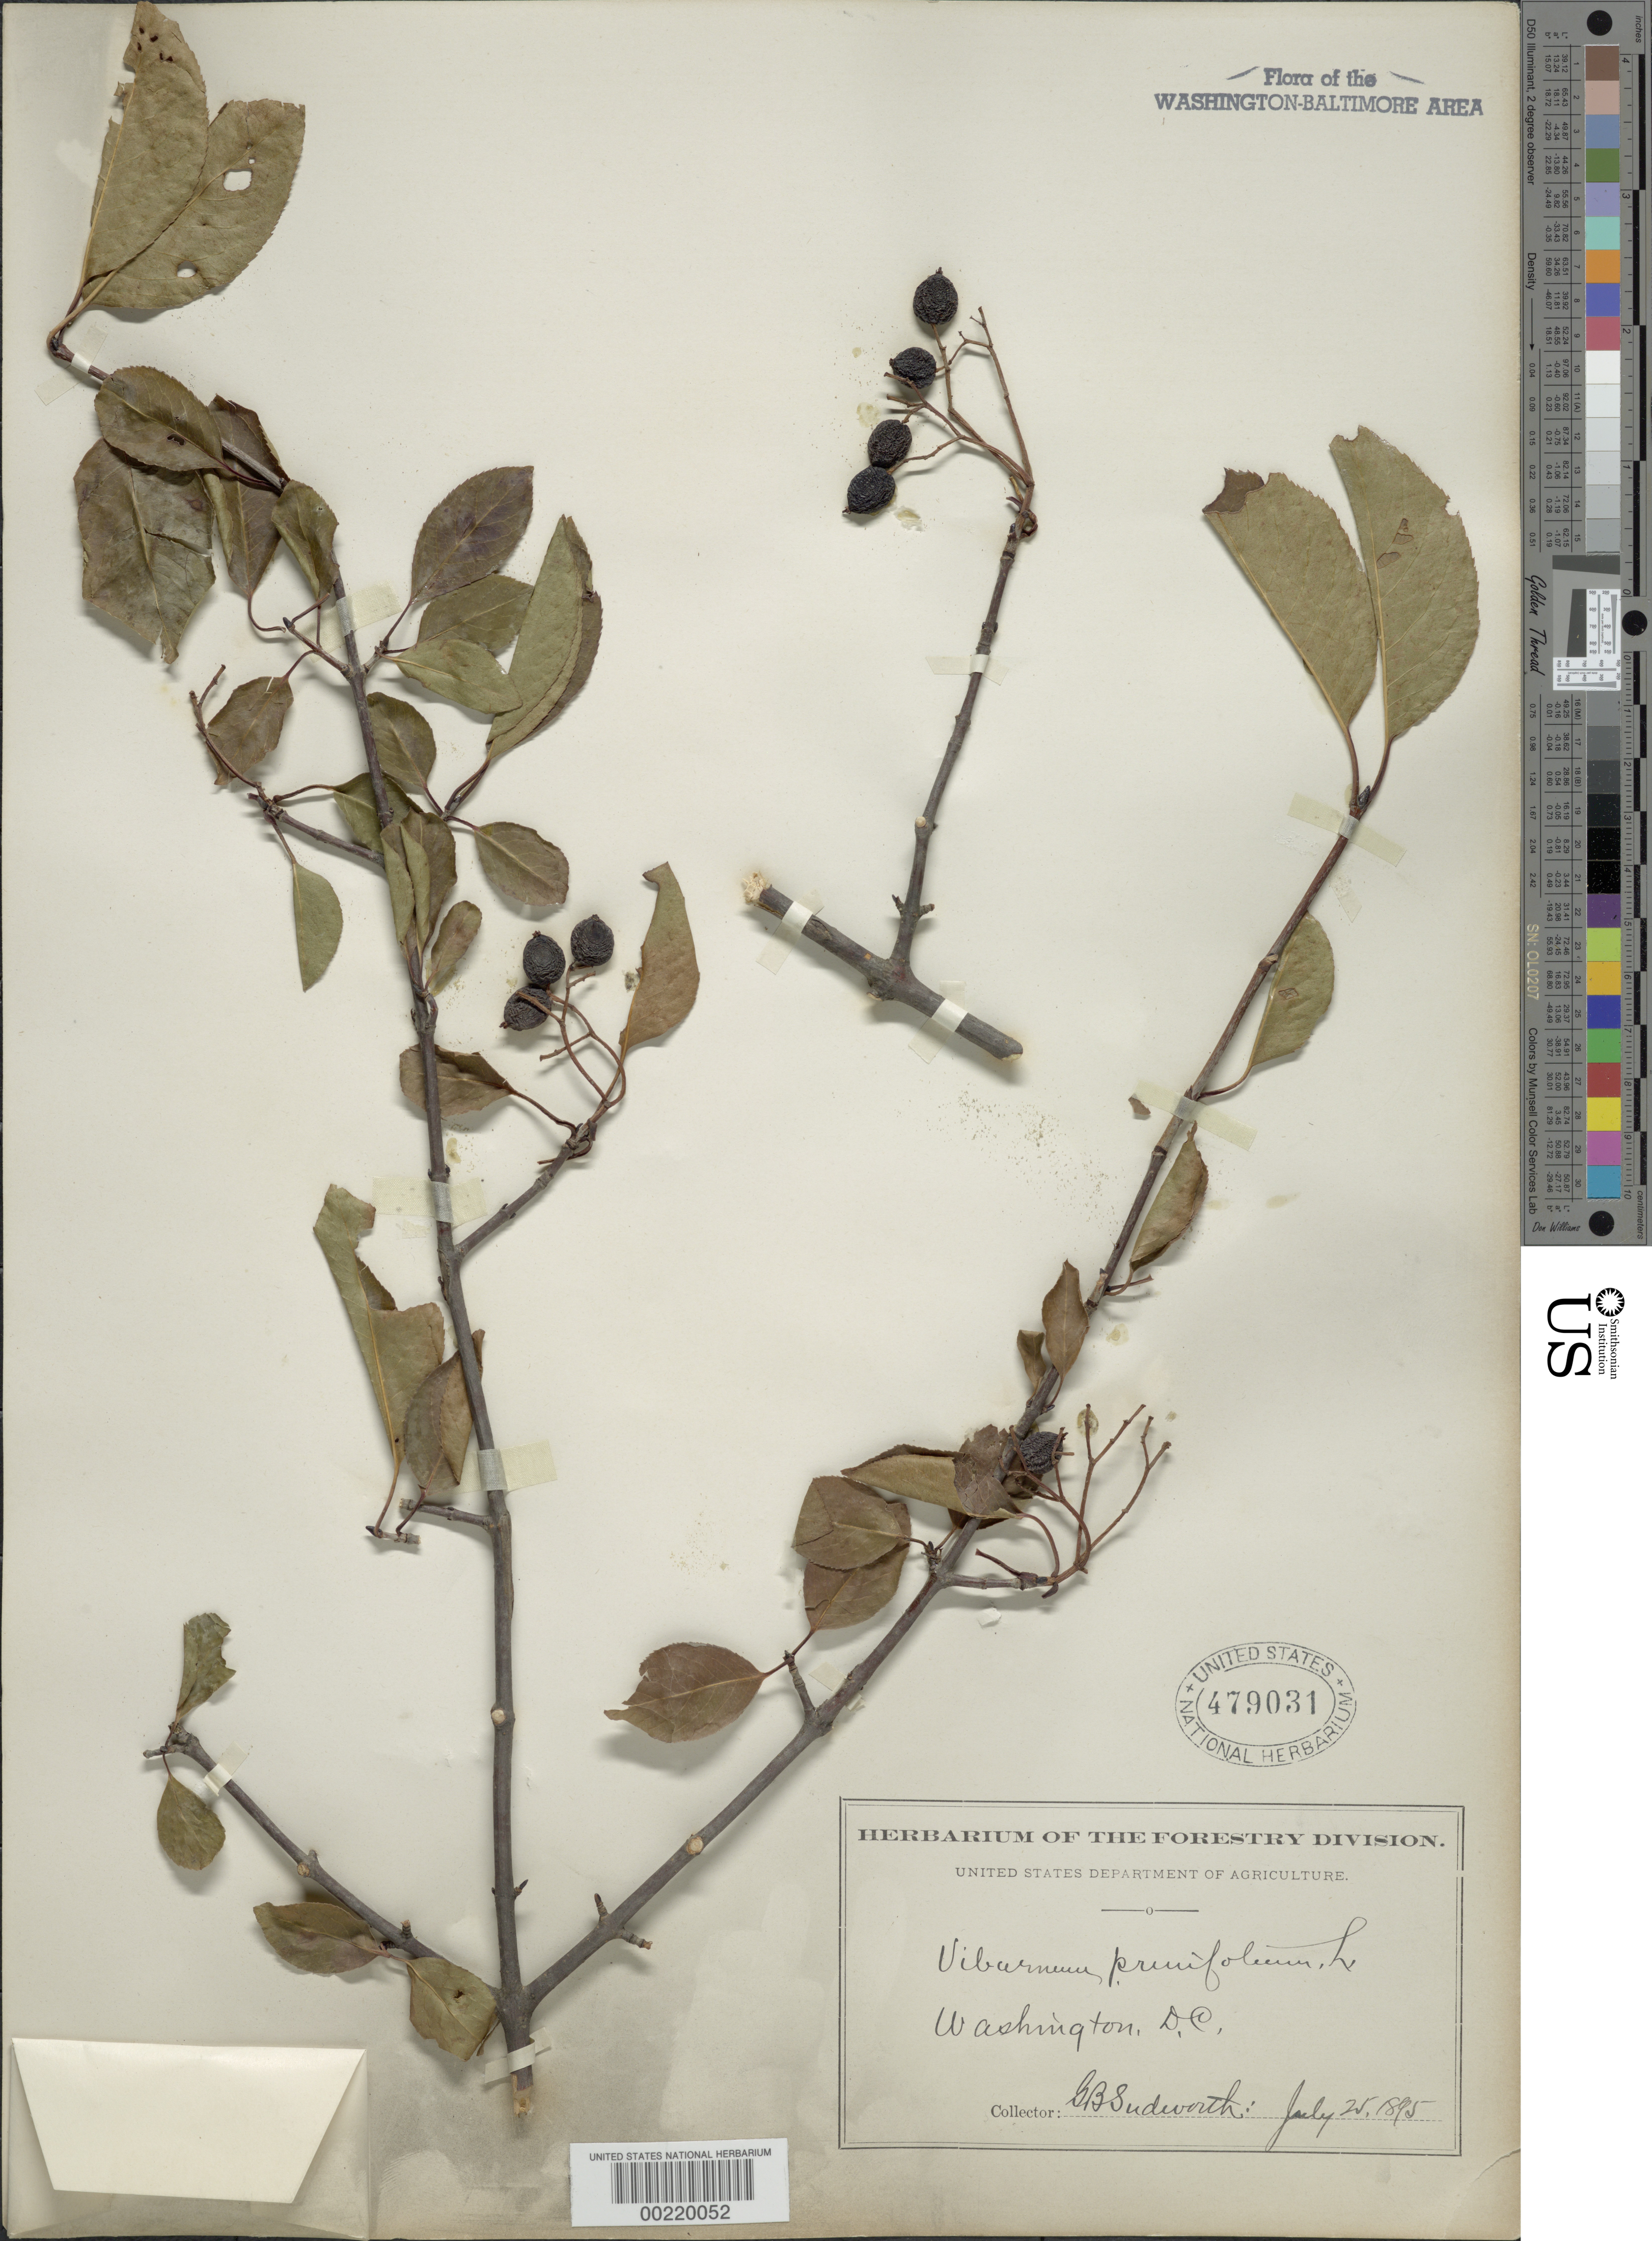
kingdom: Plantae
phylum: Tracheophyta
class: Magnoliopsida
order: Dipsacales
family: Viburnaceae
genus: Viburnum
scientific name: Viburnum prunifolium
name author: L.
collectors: G. B. Sudworth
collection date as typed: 25 Jul 1895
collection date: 1895-07-25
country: United States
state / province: District of Columbia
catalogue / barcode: US 479031